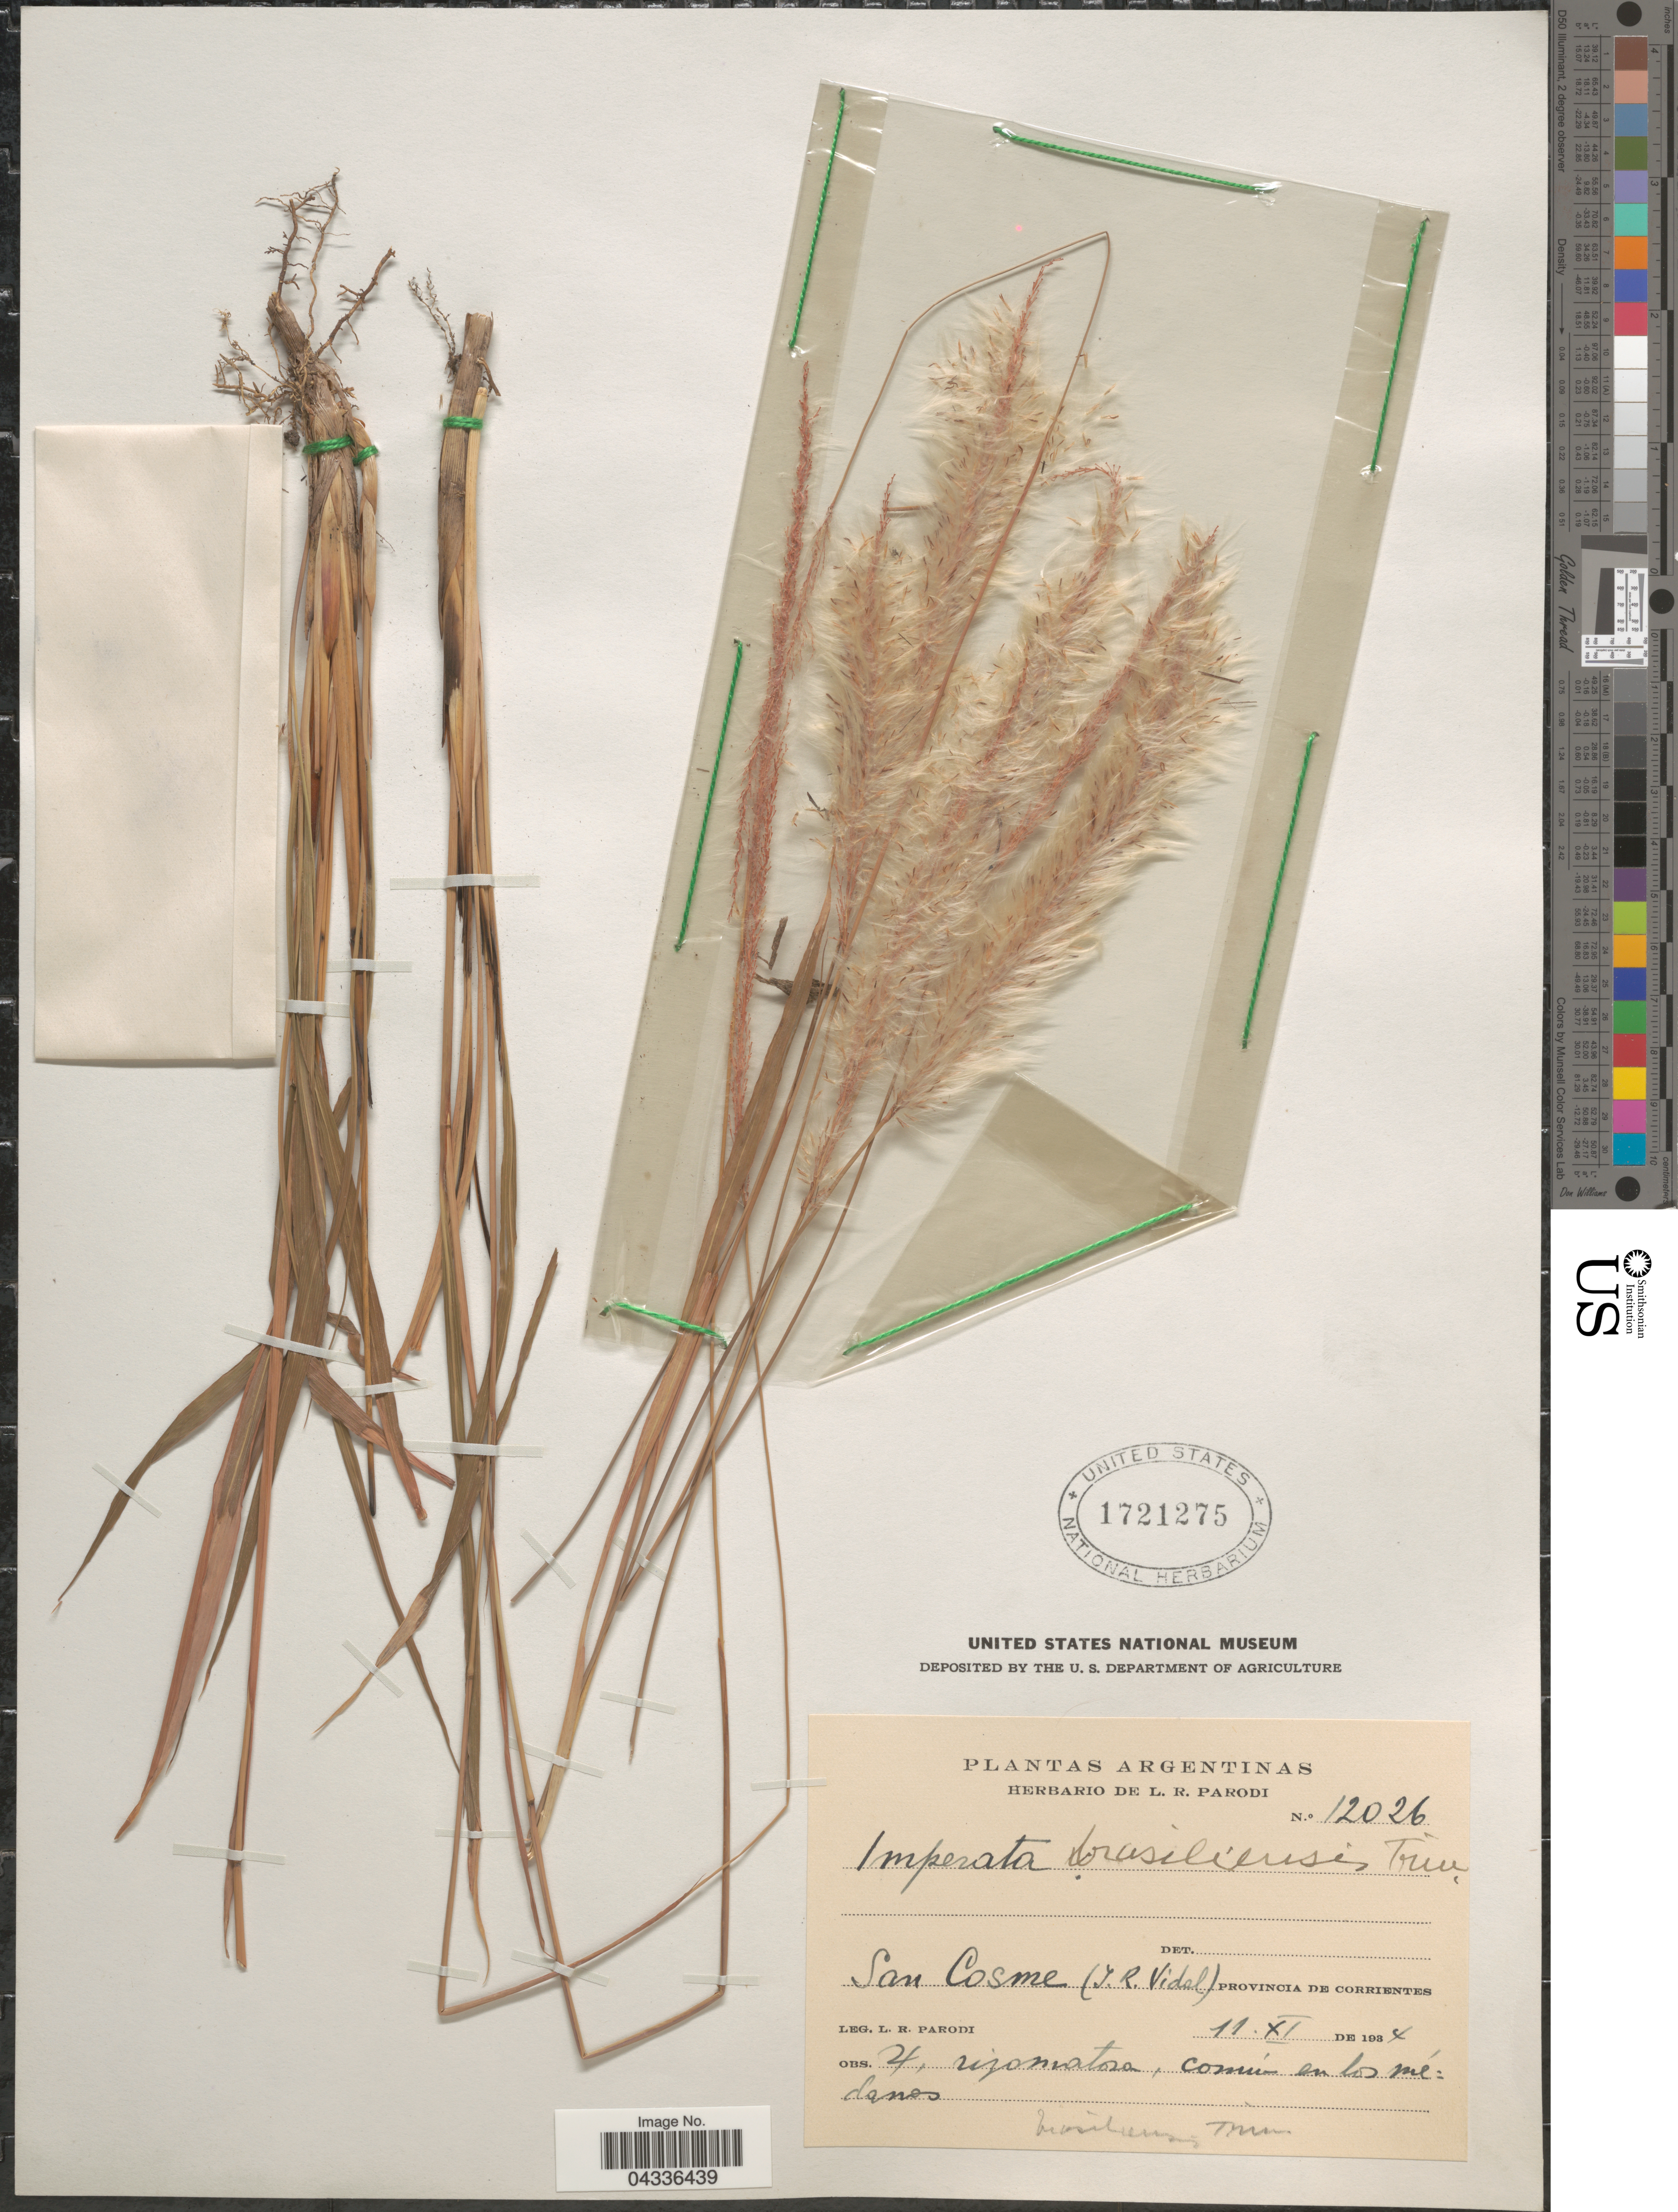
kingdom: Plantae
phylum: Tracheophyta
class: Liliopsida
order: Poales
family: Poaceae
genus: Imperata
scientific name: Imperata brasiliensis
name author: Trin.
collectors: L. R. Parodi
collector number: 12026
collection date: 1984-11-11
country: Argentina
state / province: Corrientes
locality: San Cosme (J.R. Vidal).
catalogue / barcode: US 1721275